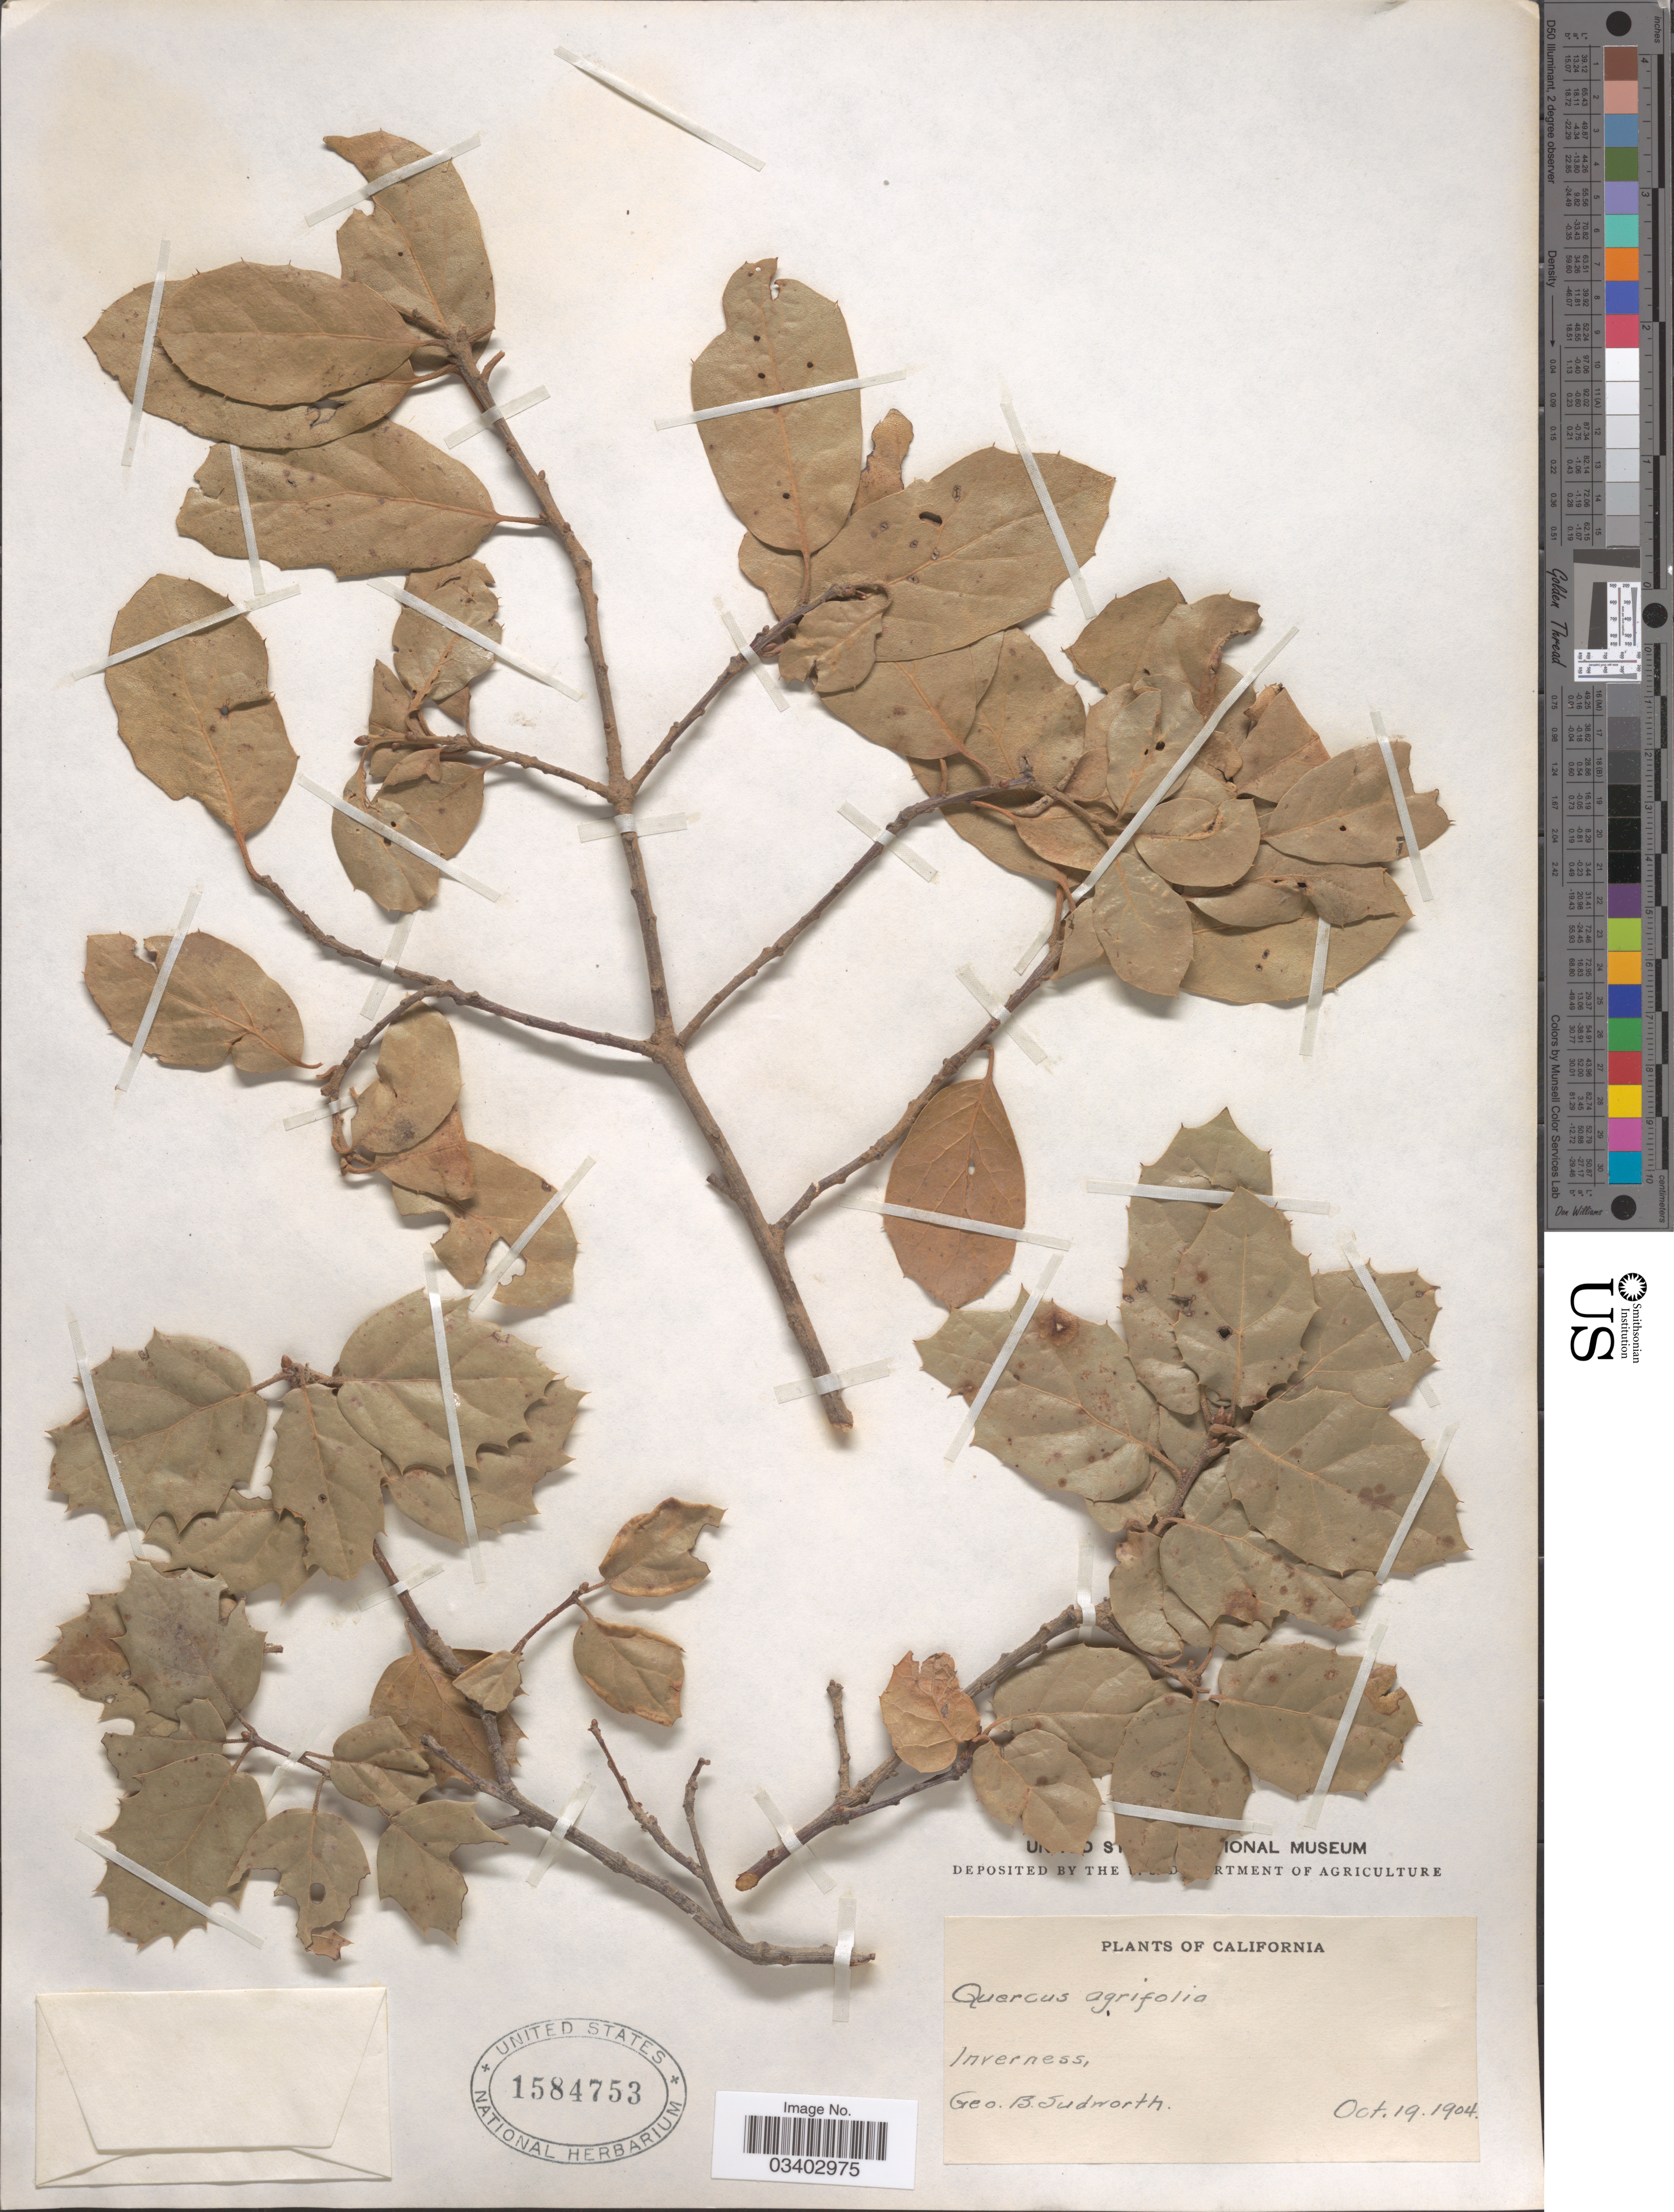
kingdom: Plantae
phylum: Tracheophyta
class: Magnoliopsida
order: Fagales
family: Fagaceae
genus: Quercus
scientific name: Quercus agrifolia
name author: Née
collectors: G. B. Sudworth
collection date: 1904-10-19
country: United States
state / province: California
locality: Inverness.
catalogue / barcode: US 1584753